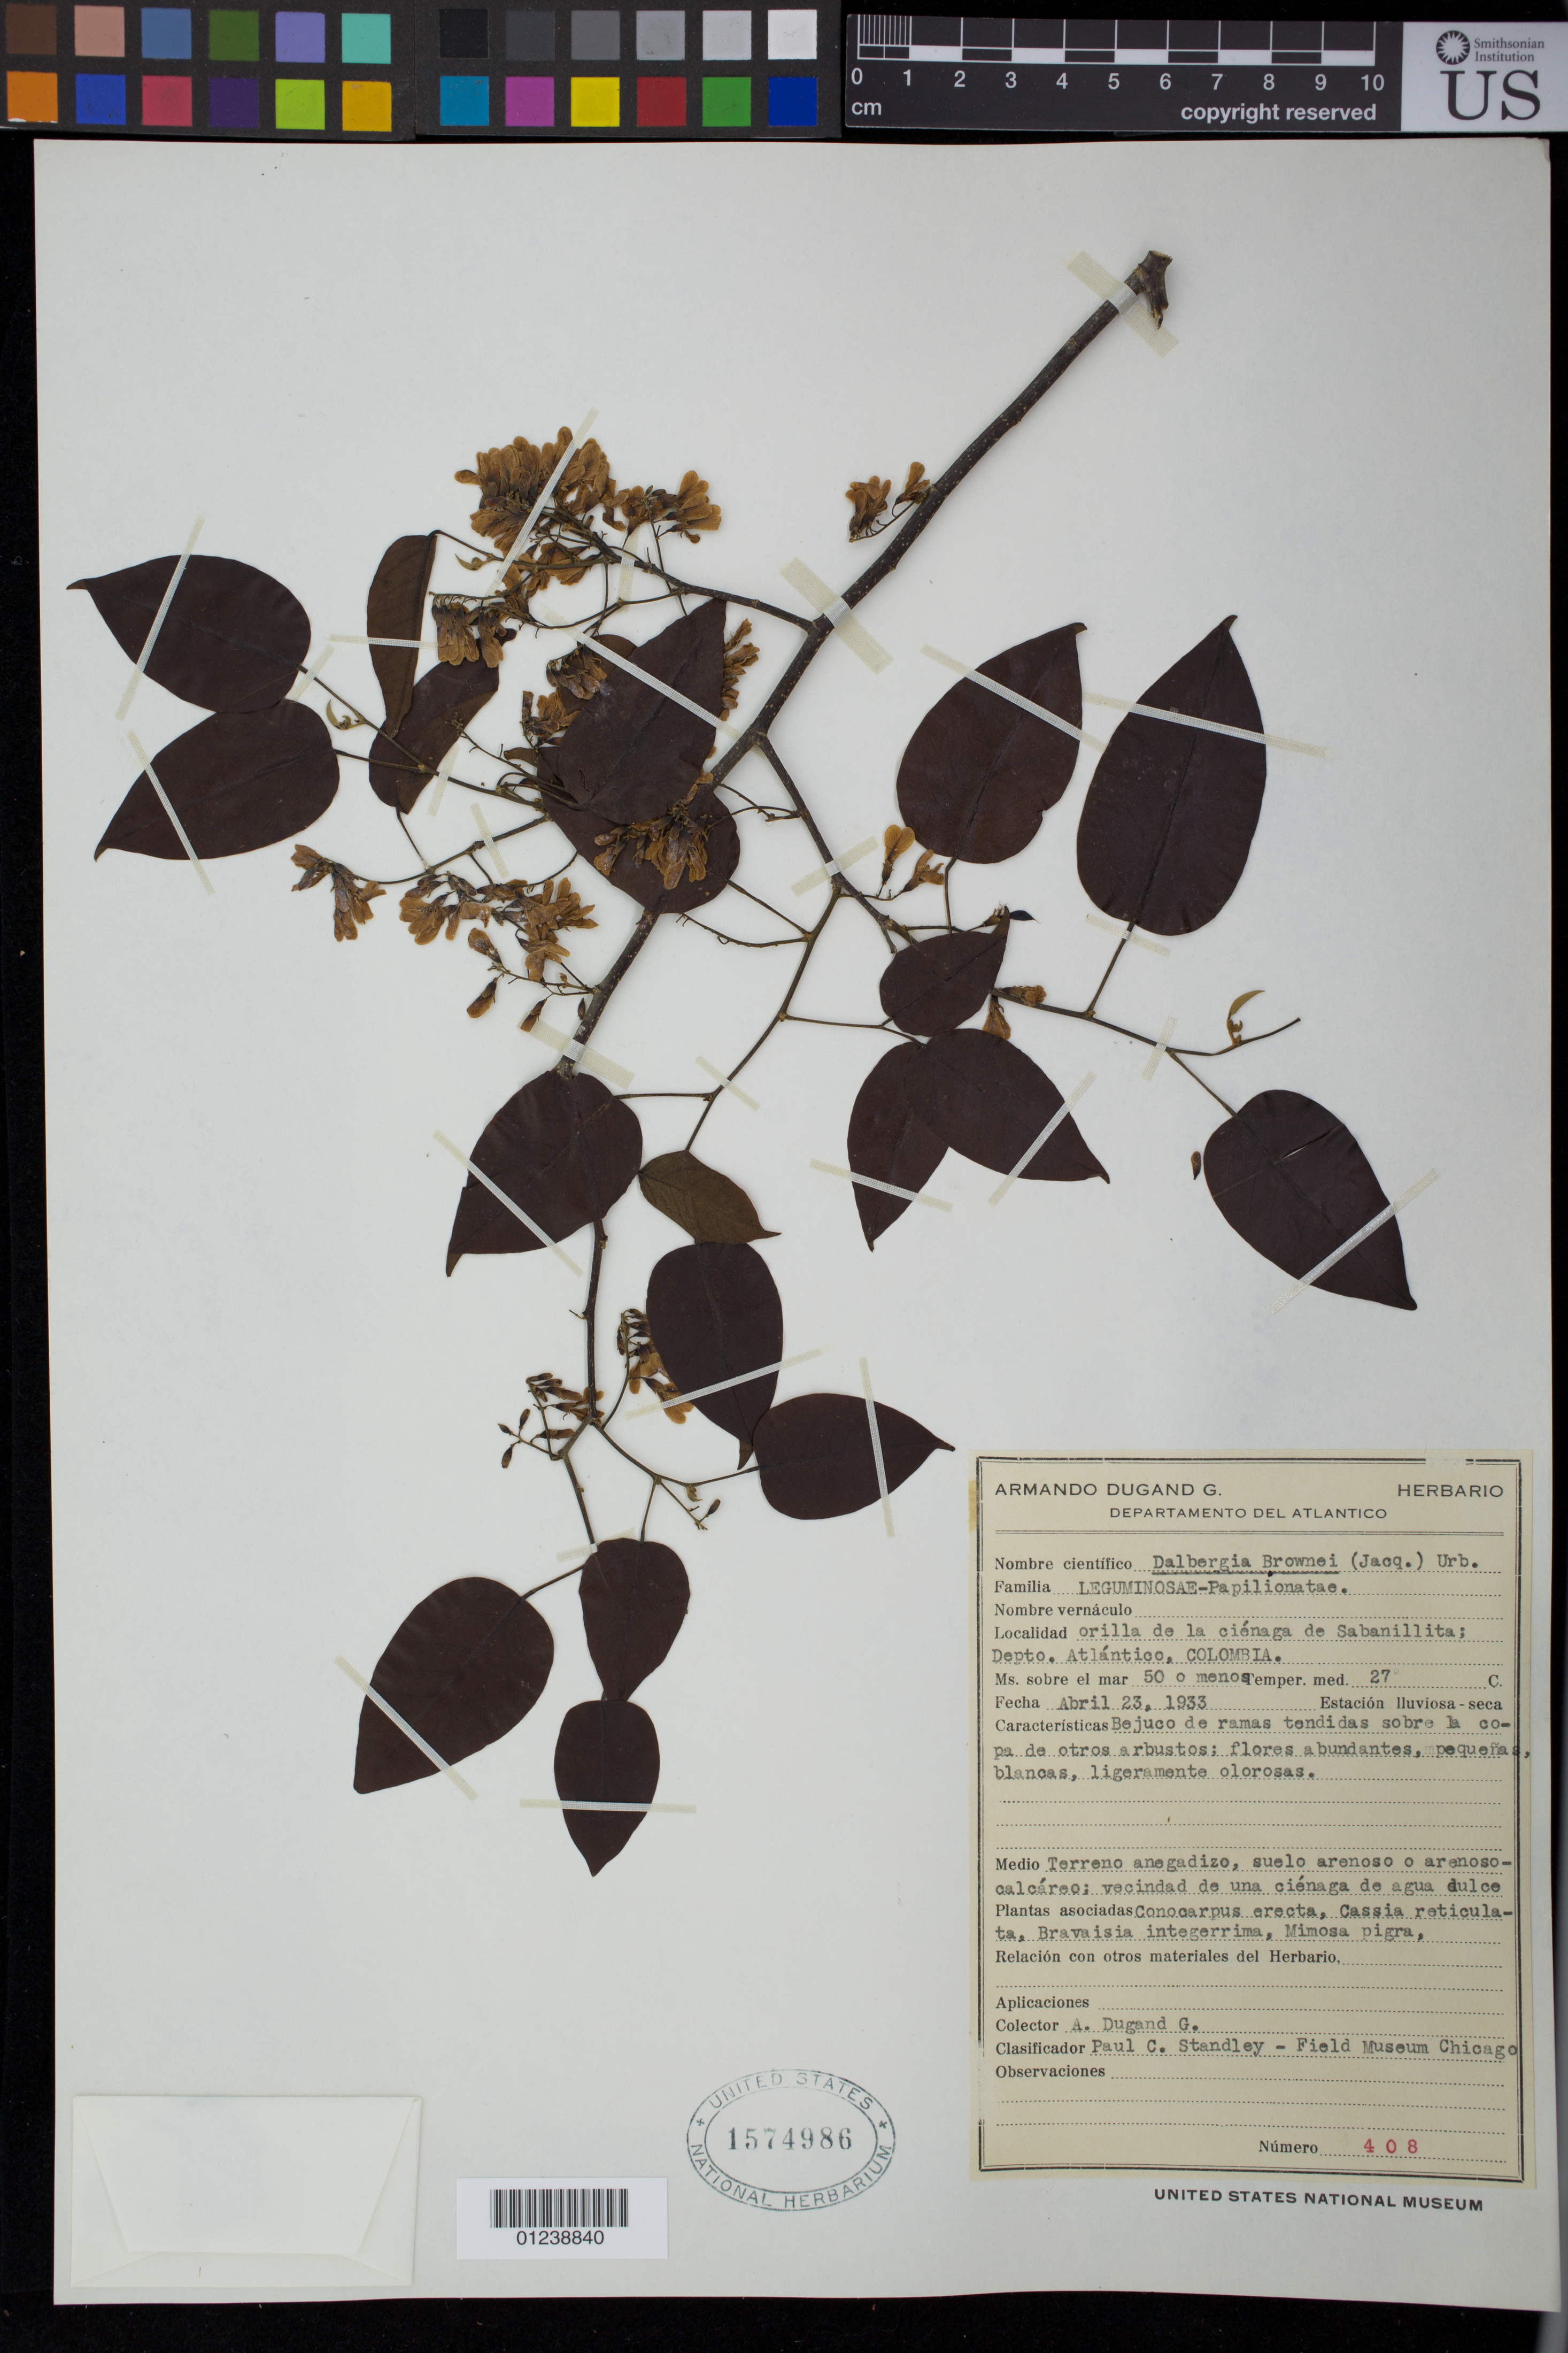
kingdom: Plantae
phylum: Tracheophyta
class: Magnoliopsida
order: Fabales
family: Fabaceae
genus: Dalbergia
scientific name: Dalbergia brownei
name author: (Jacq.) Schinz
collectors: A. Dugand G.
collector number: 408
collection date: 1933-04-23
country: Colombia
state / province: Atlantico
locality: Orilla de las cienaga de Sabanillita (edge of the swamp Sabanillita)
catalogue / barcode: US 1574986